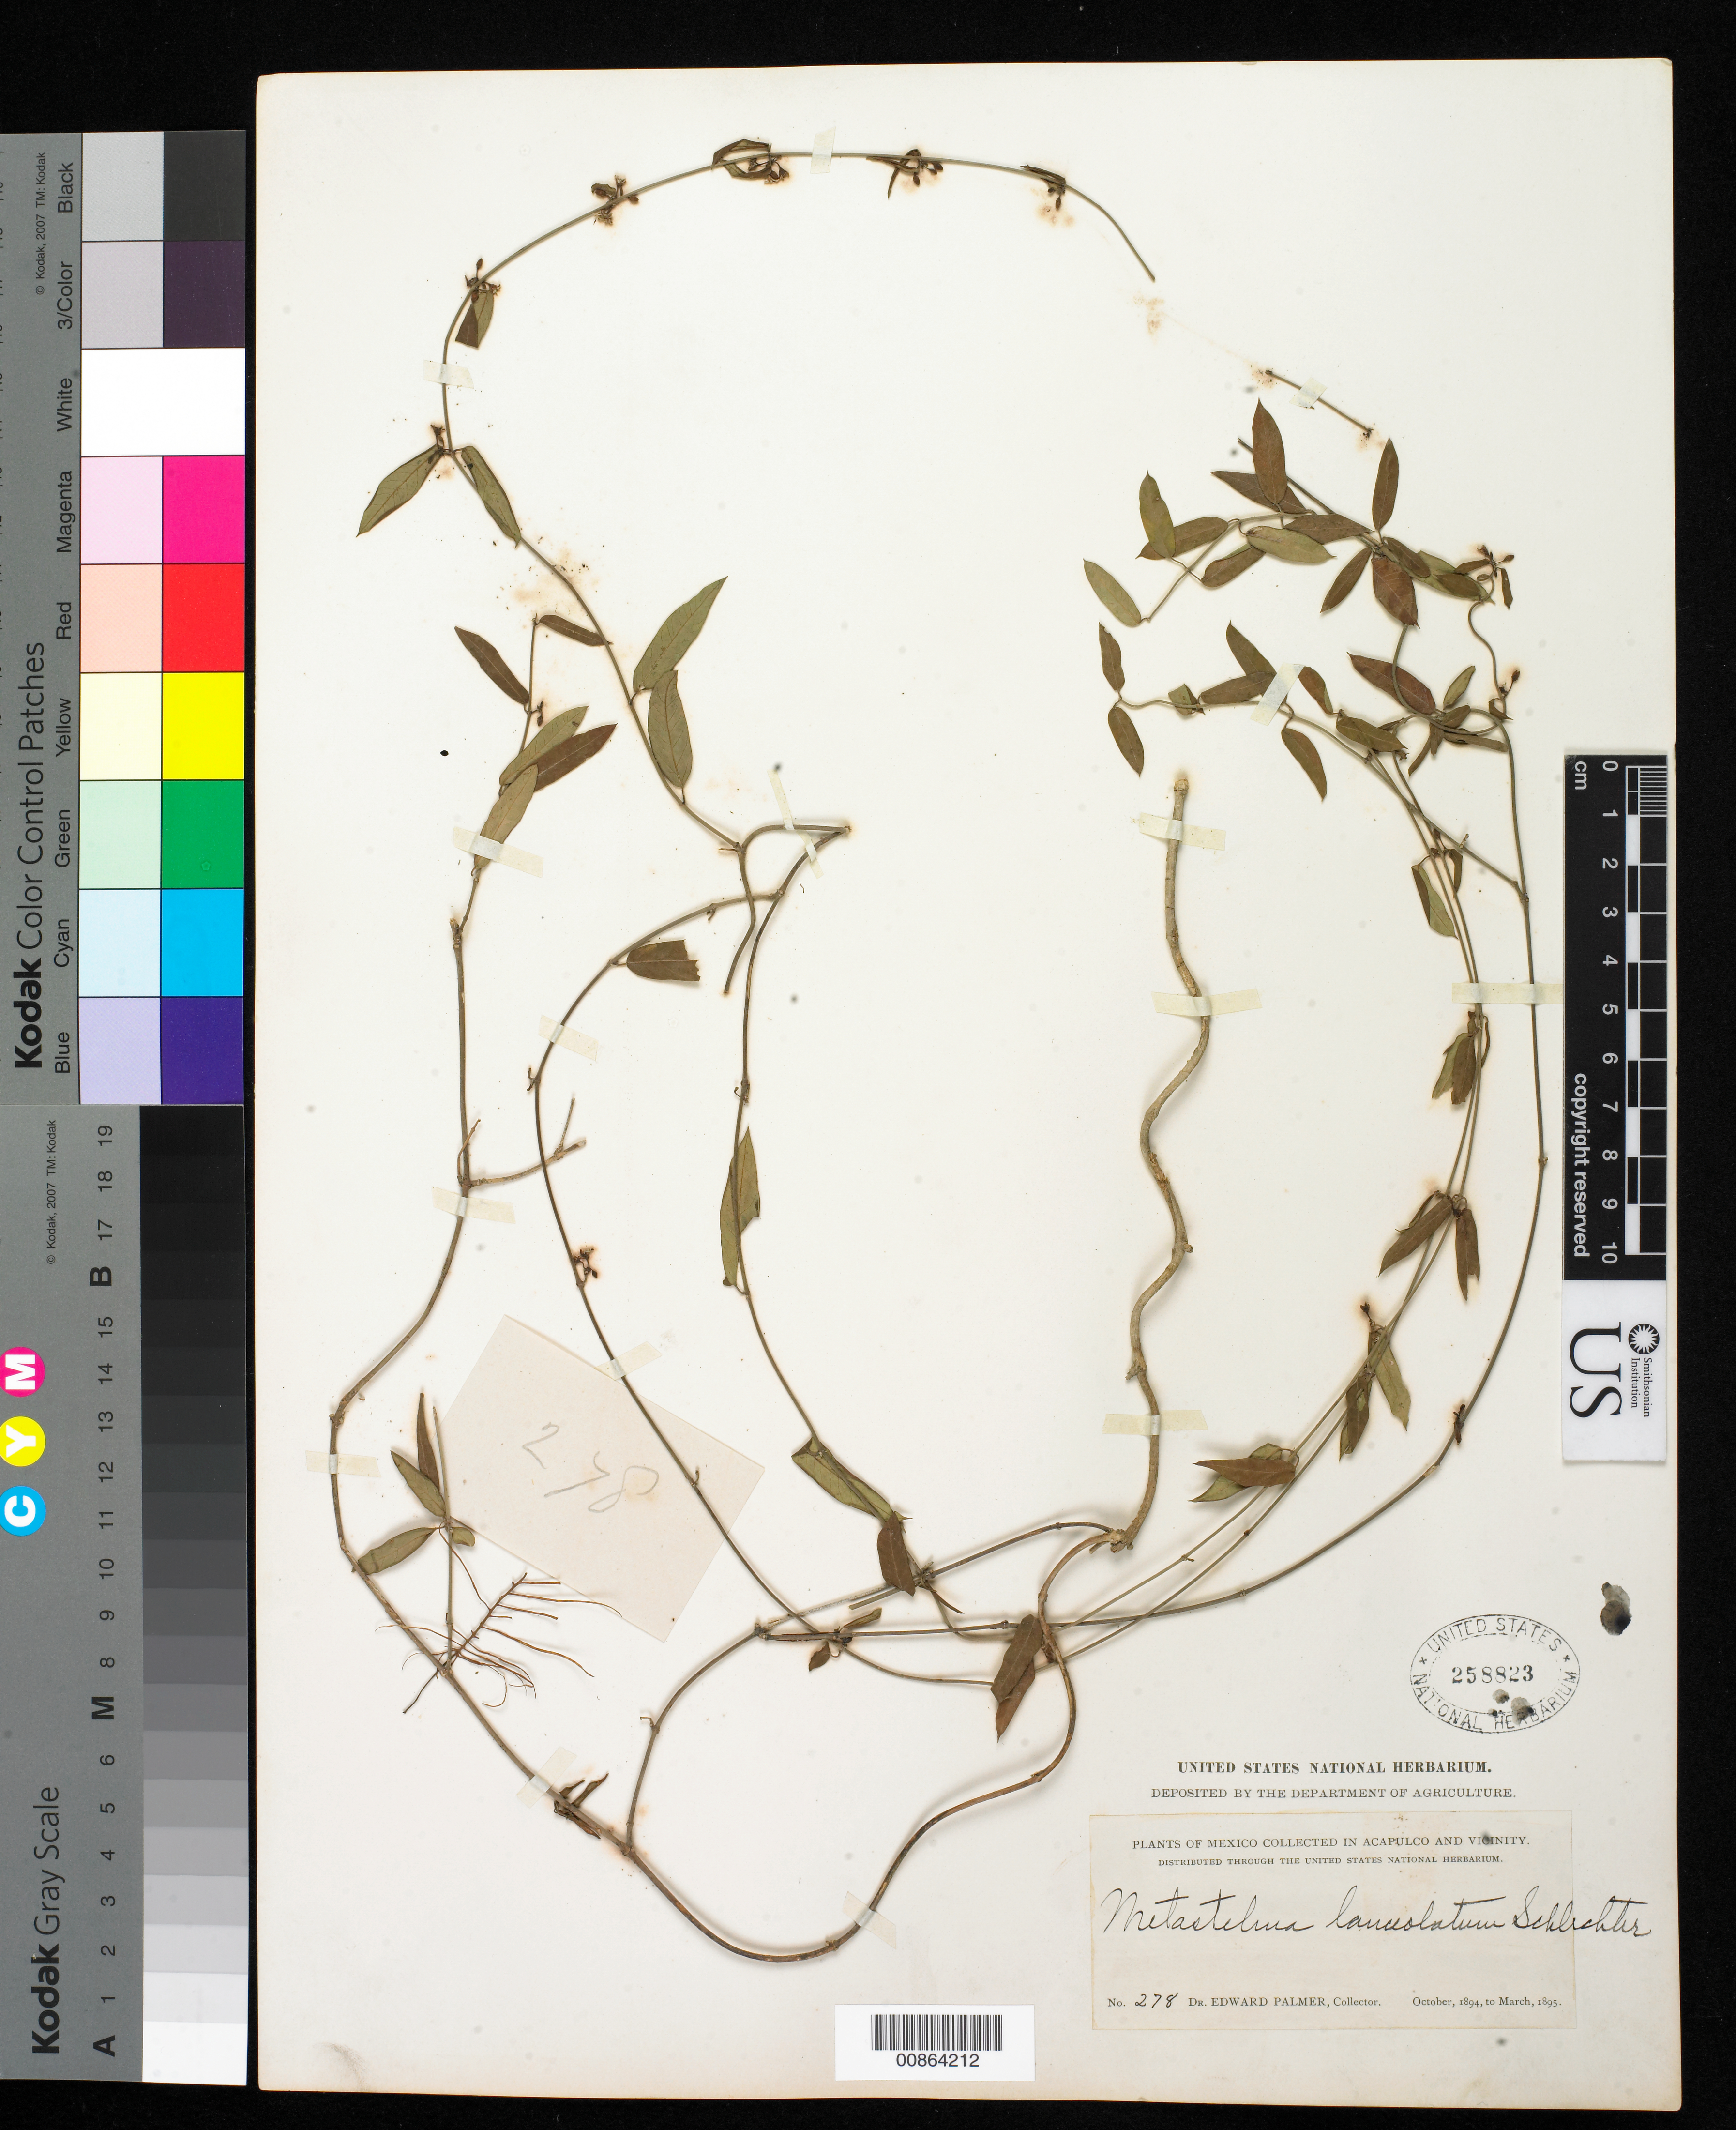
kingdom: Plantae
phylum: Tracheophyta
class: Magnoliopsida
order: Gentianales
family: Apocynaceae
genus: Metastelma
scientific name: Metastelma lanceolatum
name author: Schltr.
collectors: E. Palmer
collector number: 278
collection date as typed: Oct 1894 to -- Mar 1895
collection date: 1894-10/1895-03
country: Mexico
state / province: Guerrero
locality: Acapulco, Guerrero and vicinity.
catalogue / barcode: US 258823